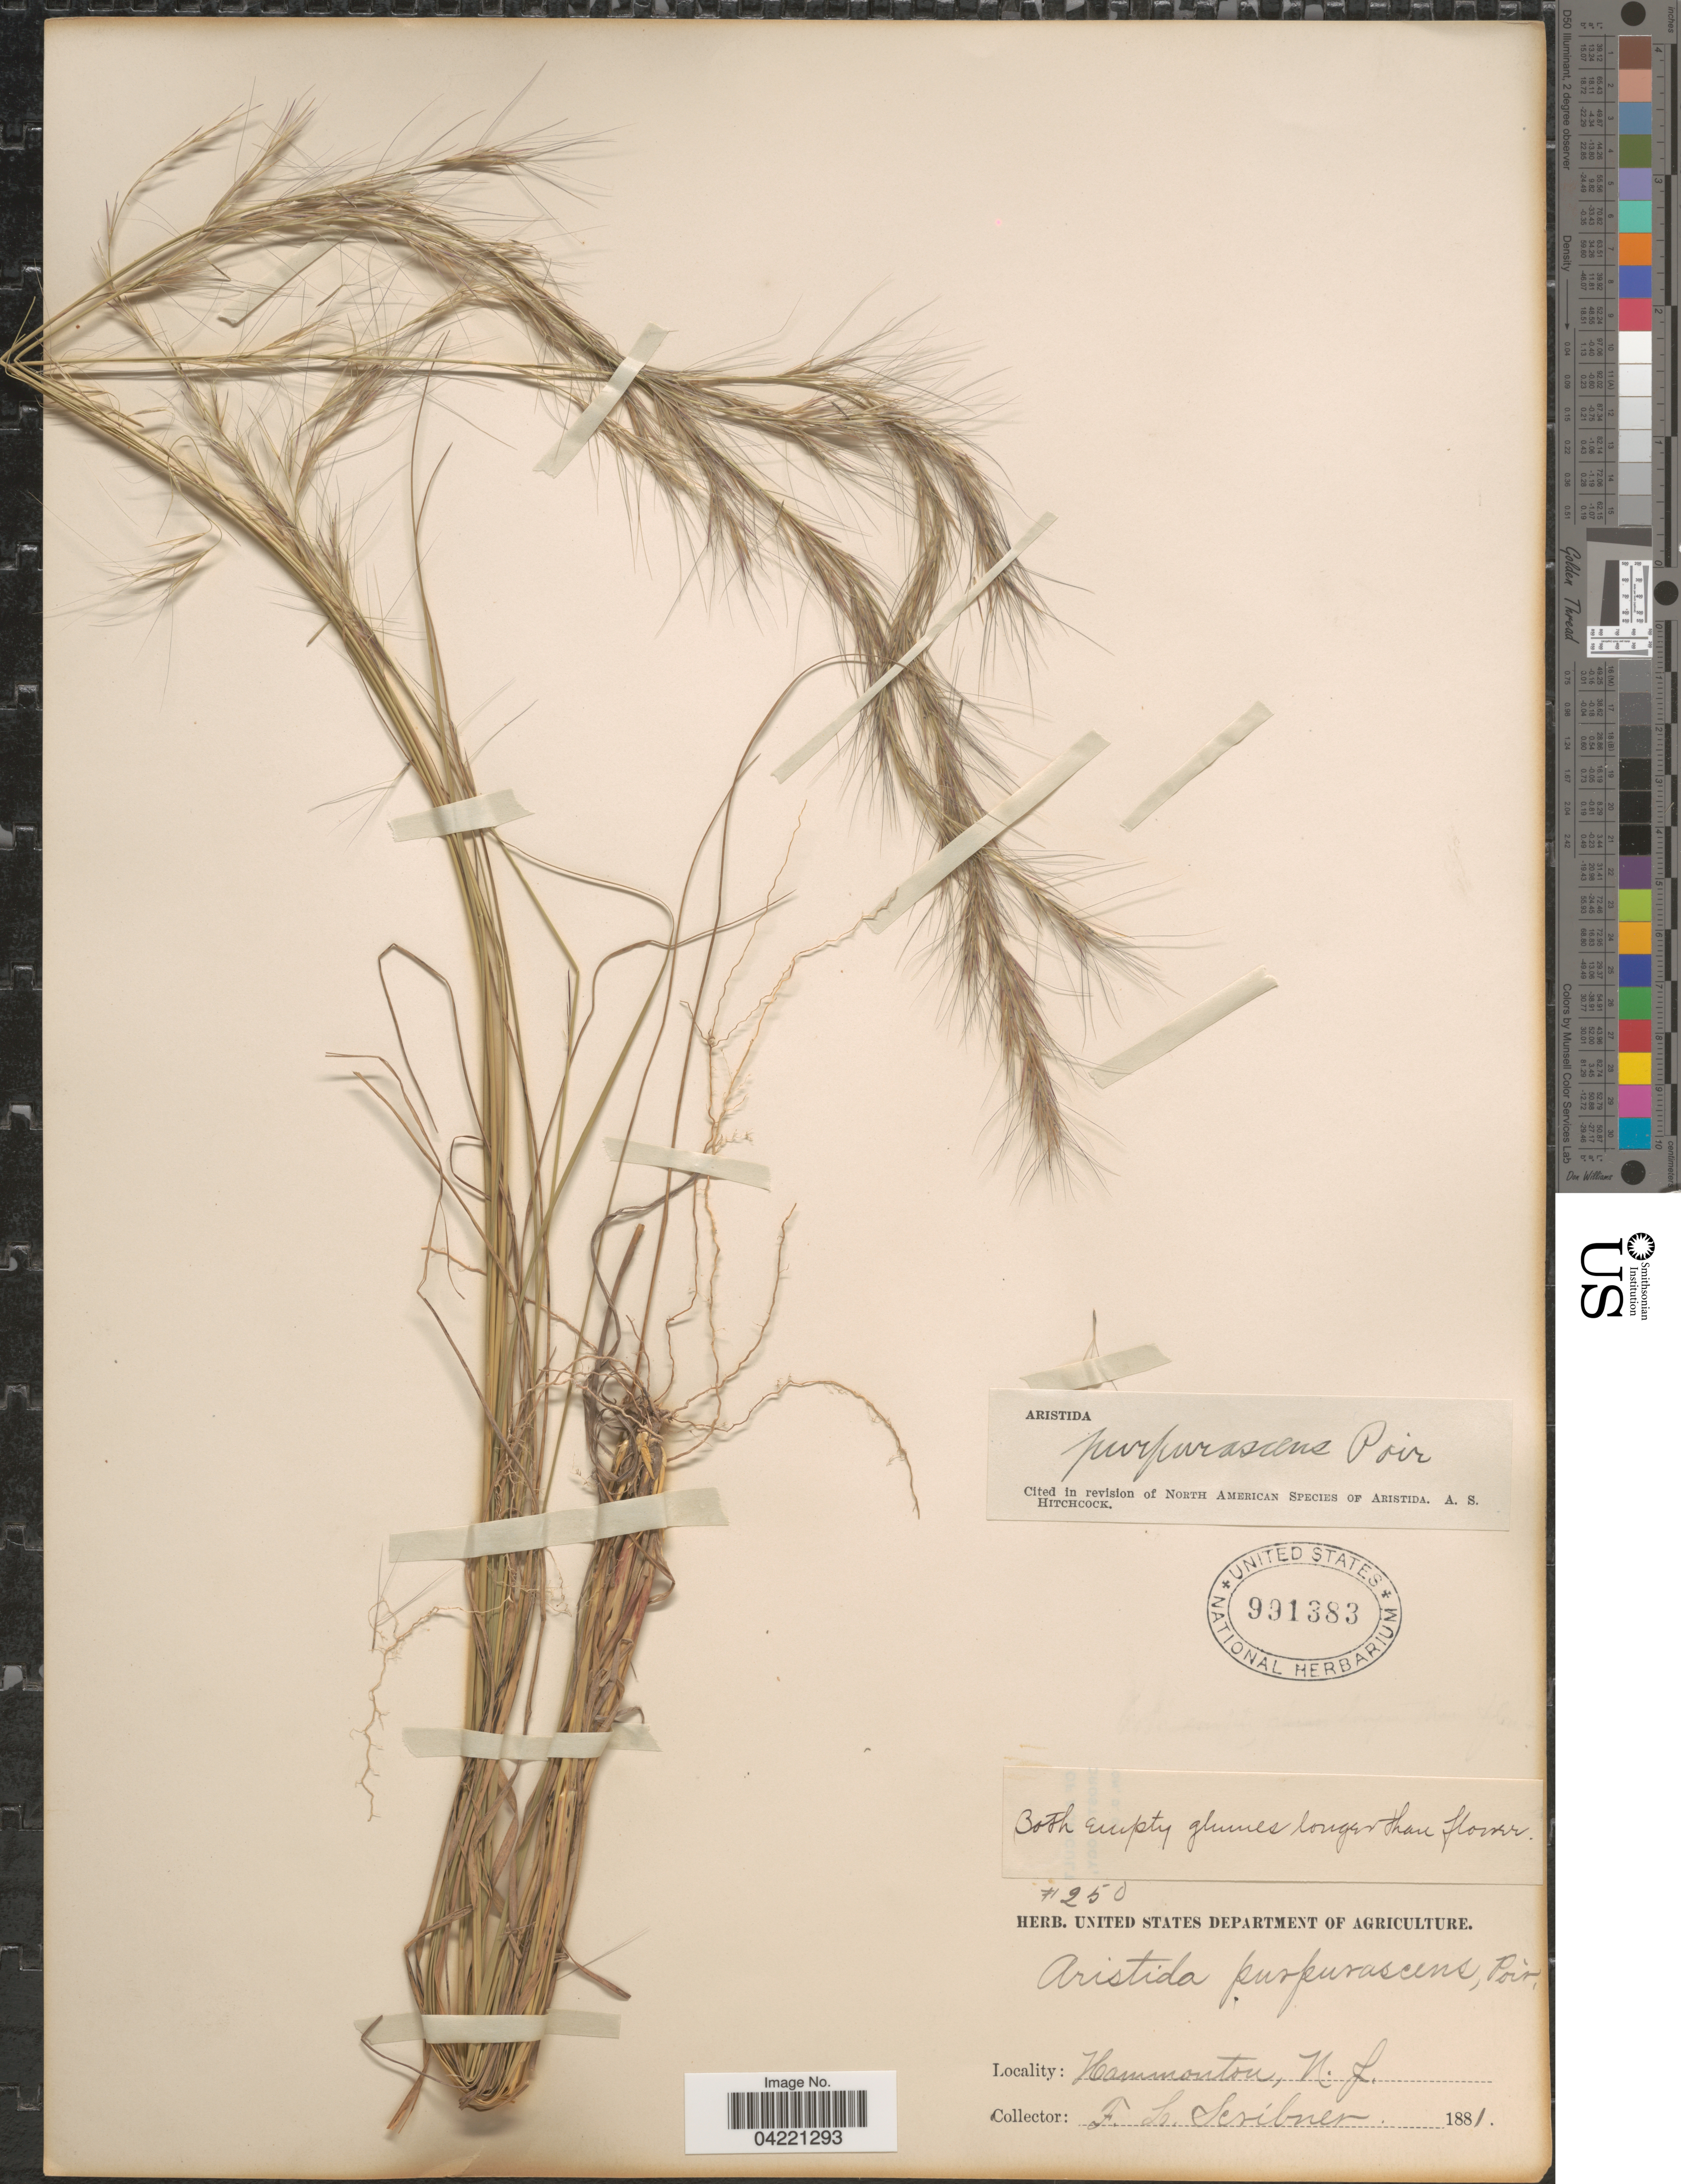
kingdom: Plantae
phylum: Tracheophyta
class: Liliopsida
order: Poales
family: Poaceae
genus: Aristida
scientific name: Aristida purpurascens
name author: Poir.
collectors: F. L. Scribner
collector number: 250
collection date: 1881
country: United States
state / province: New Jersey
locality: Hammonton.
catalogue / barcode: US 991383